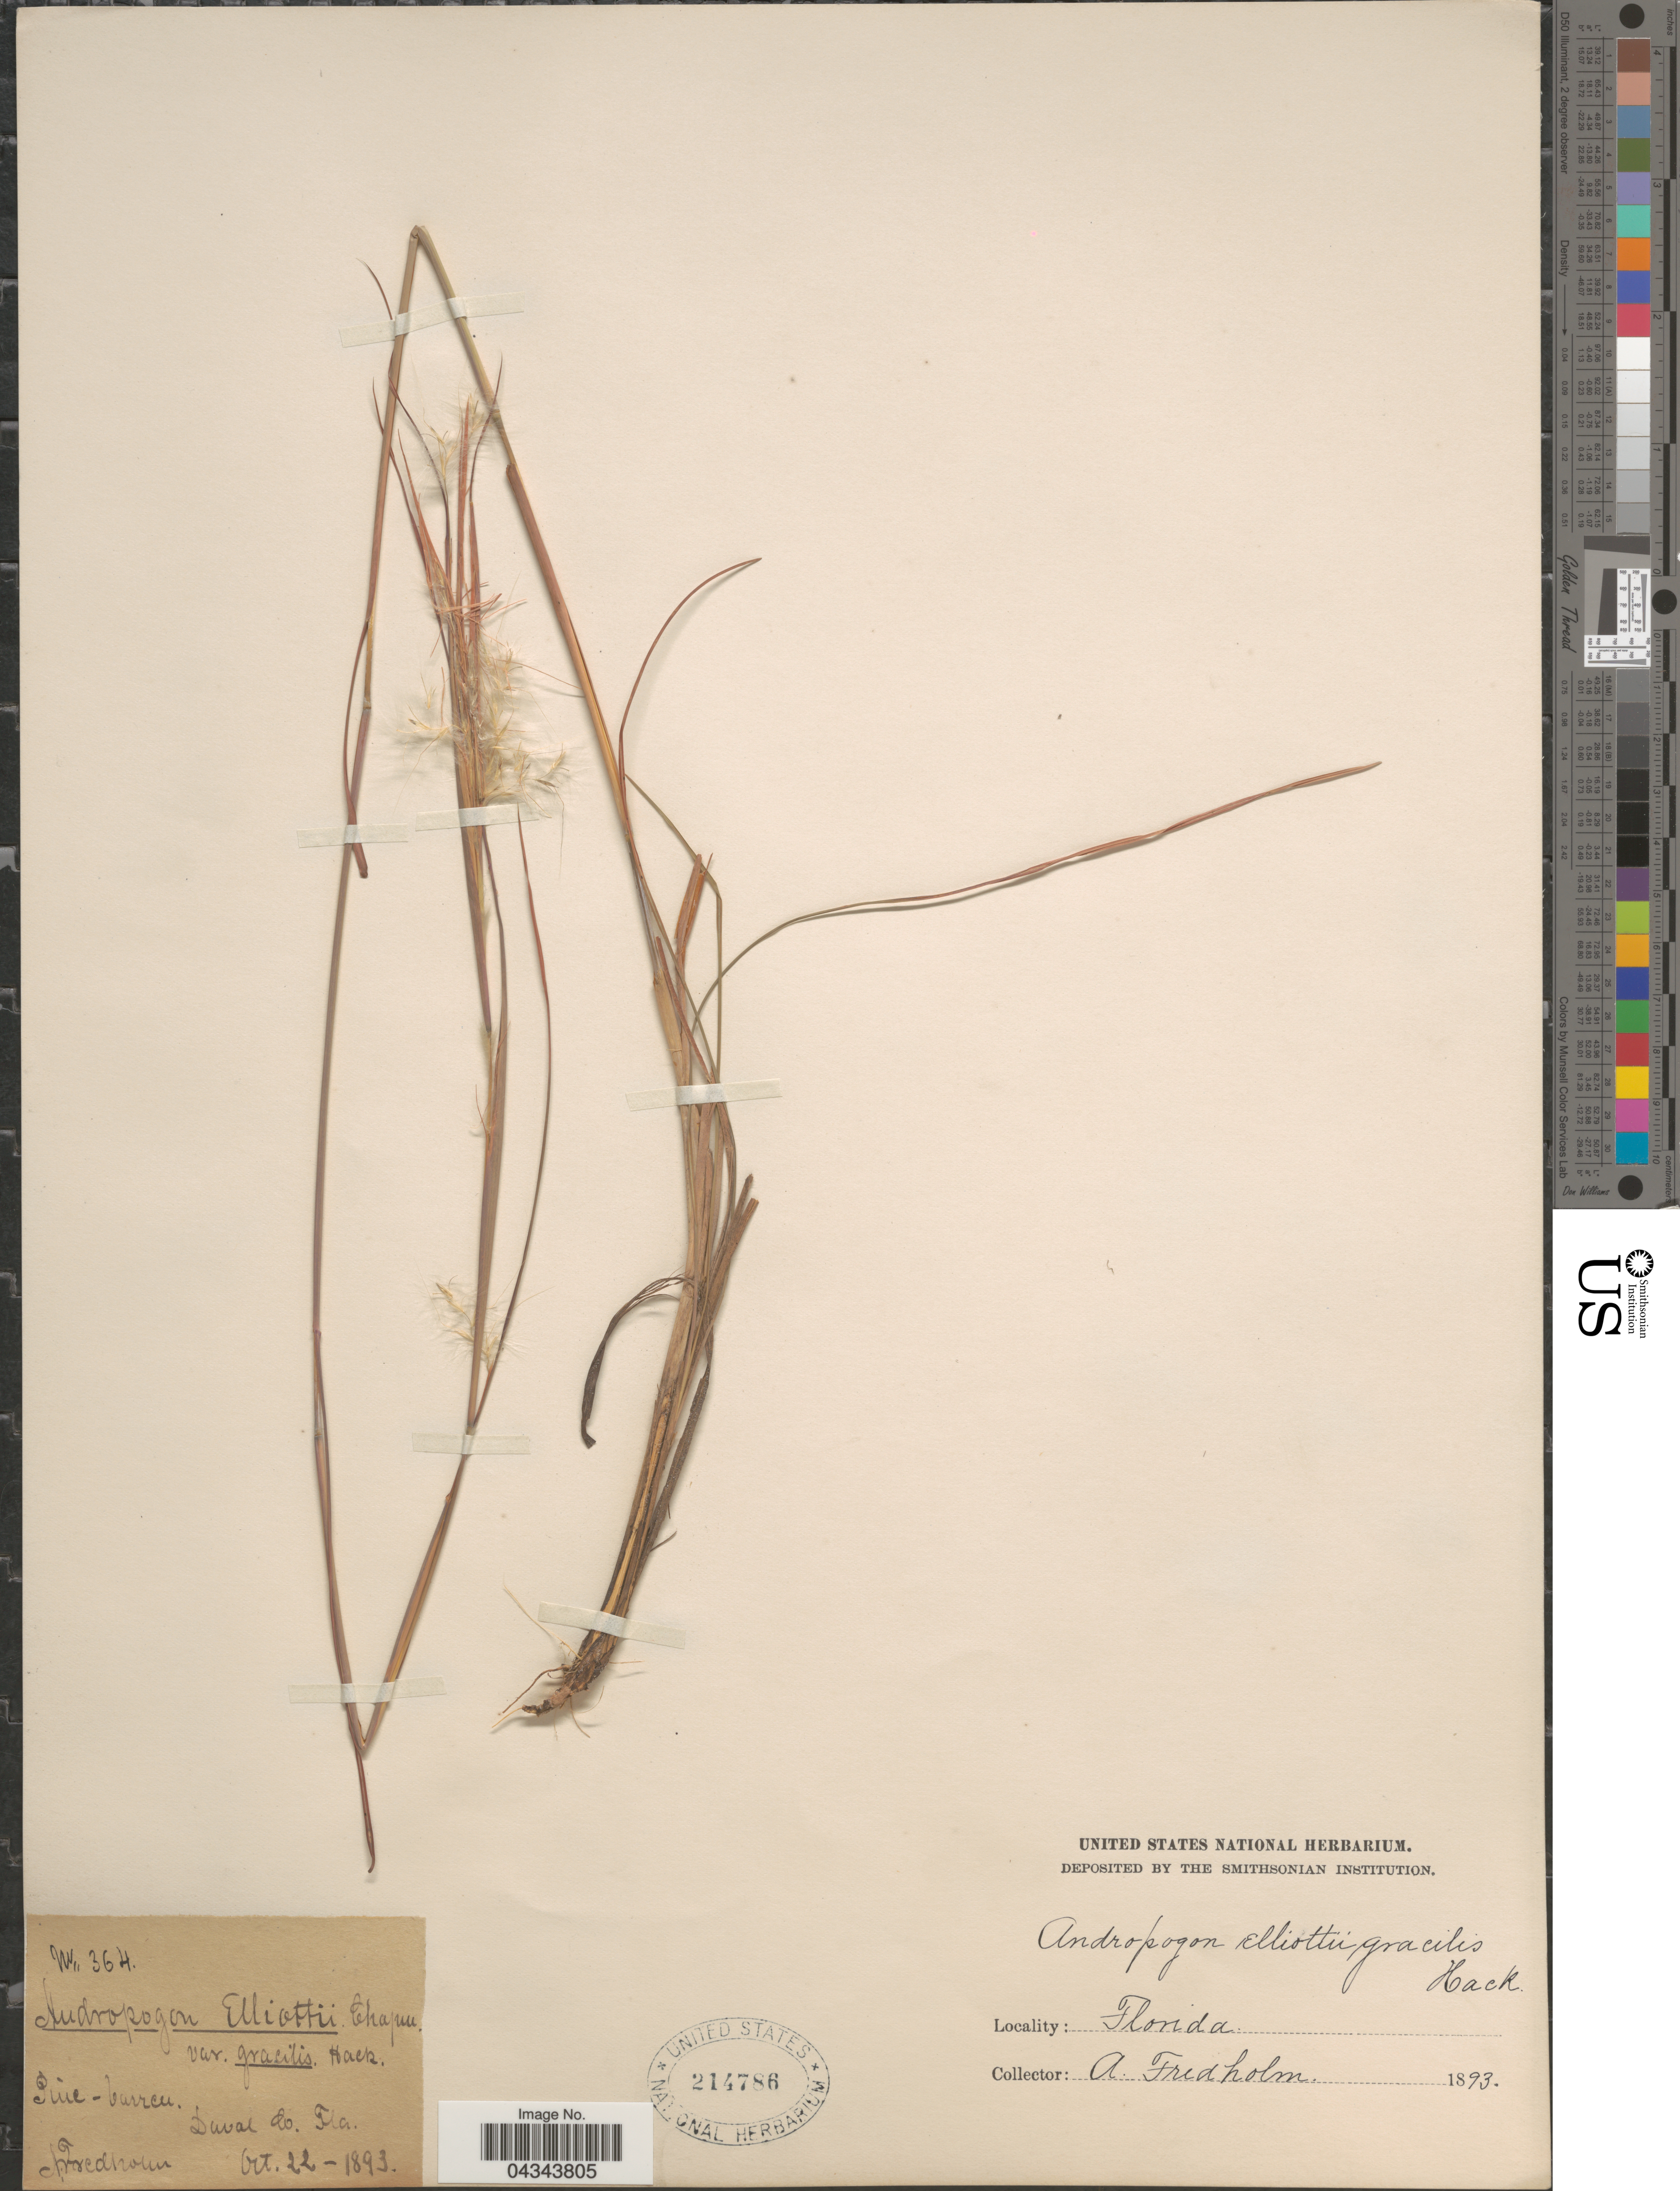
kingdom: Plantae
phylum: Tracheophyta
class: Liliopsida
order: Poales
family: Poaceae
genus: Andropogon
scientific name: Andropogon ternarius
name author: Michx.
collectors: A. Fredholm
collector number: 364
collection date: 1893-10-22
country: United States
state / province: Florida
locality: Duval Co.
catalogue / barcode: US 214786